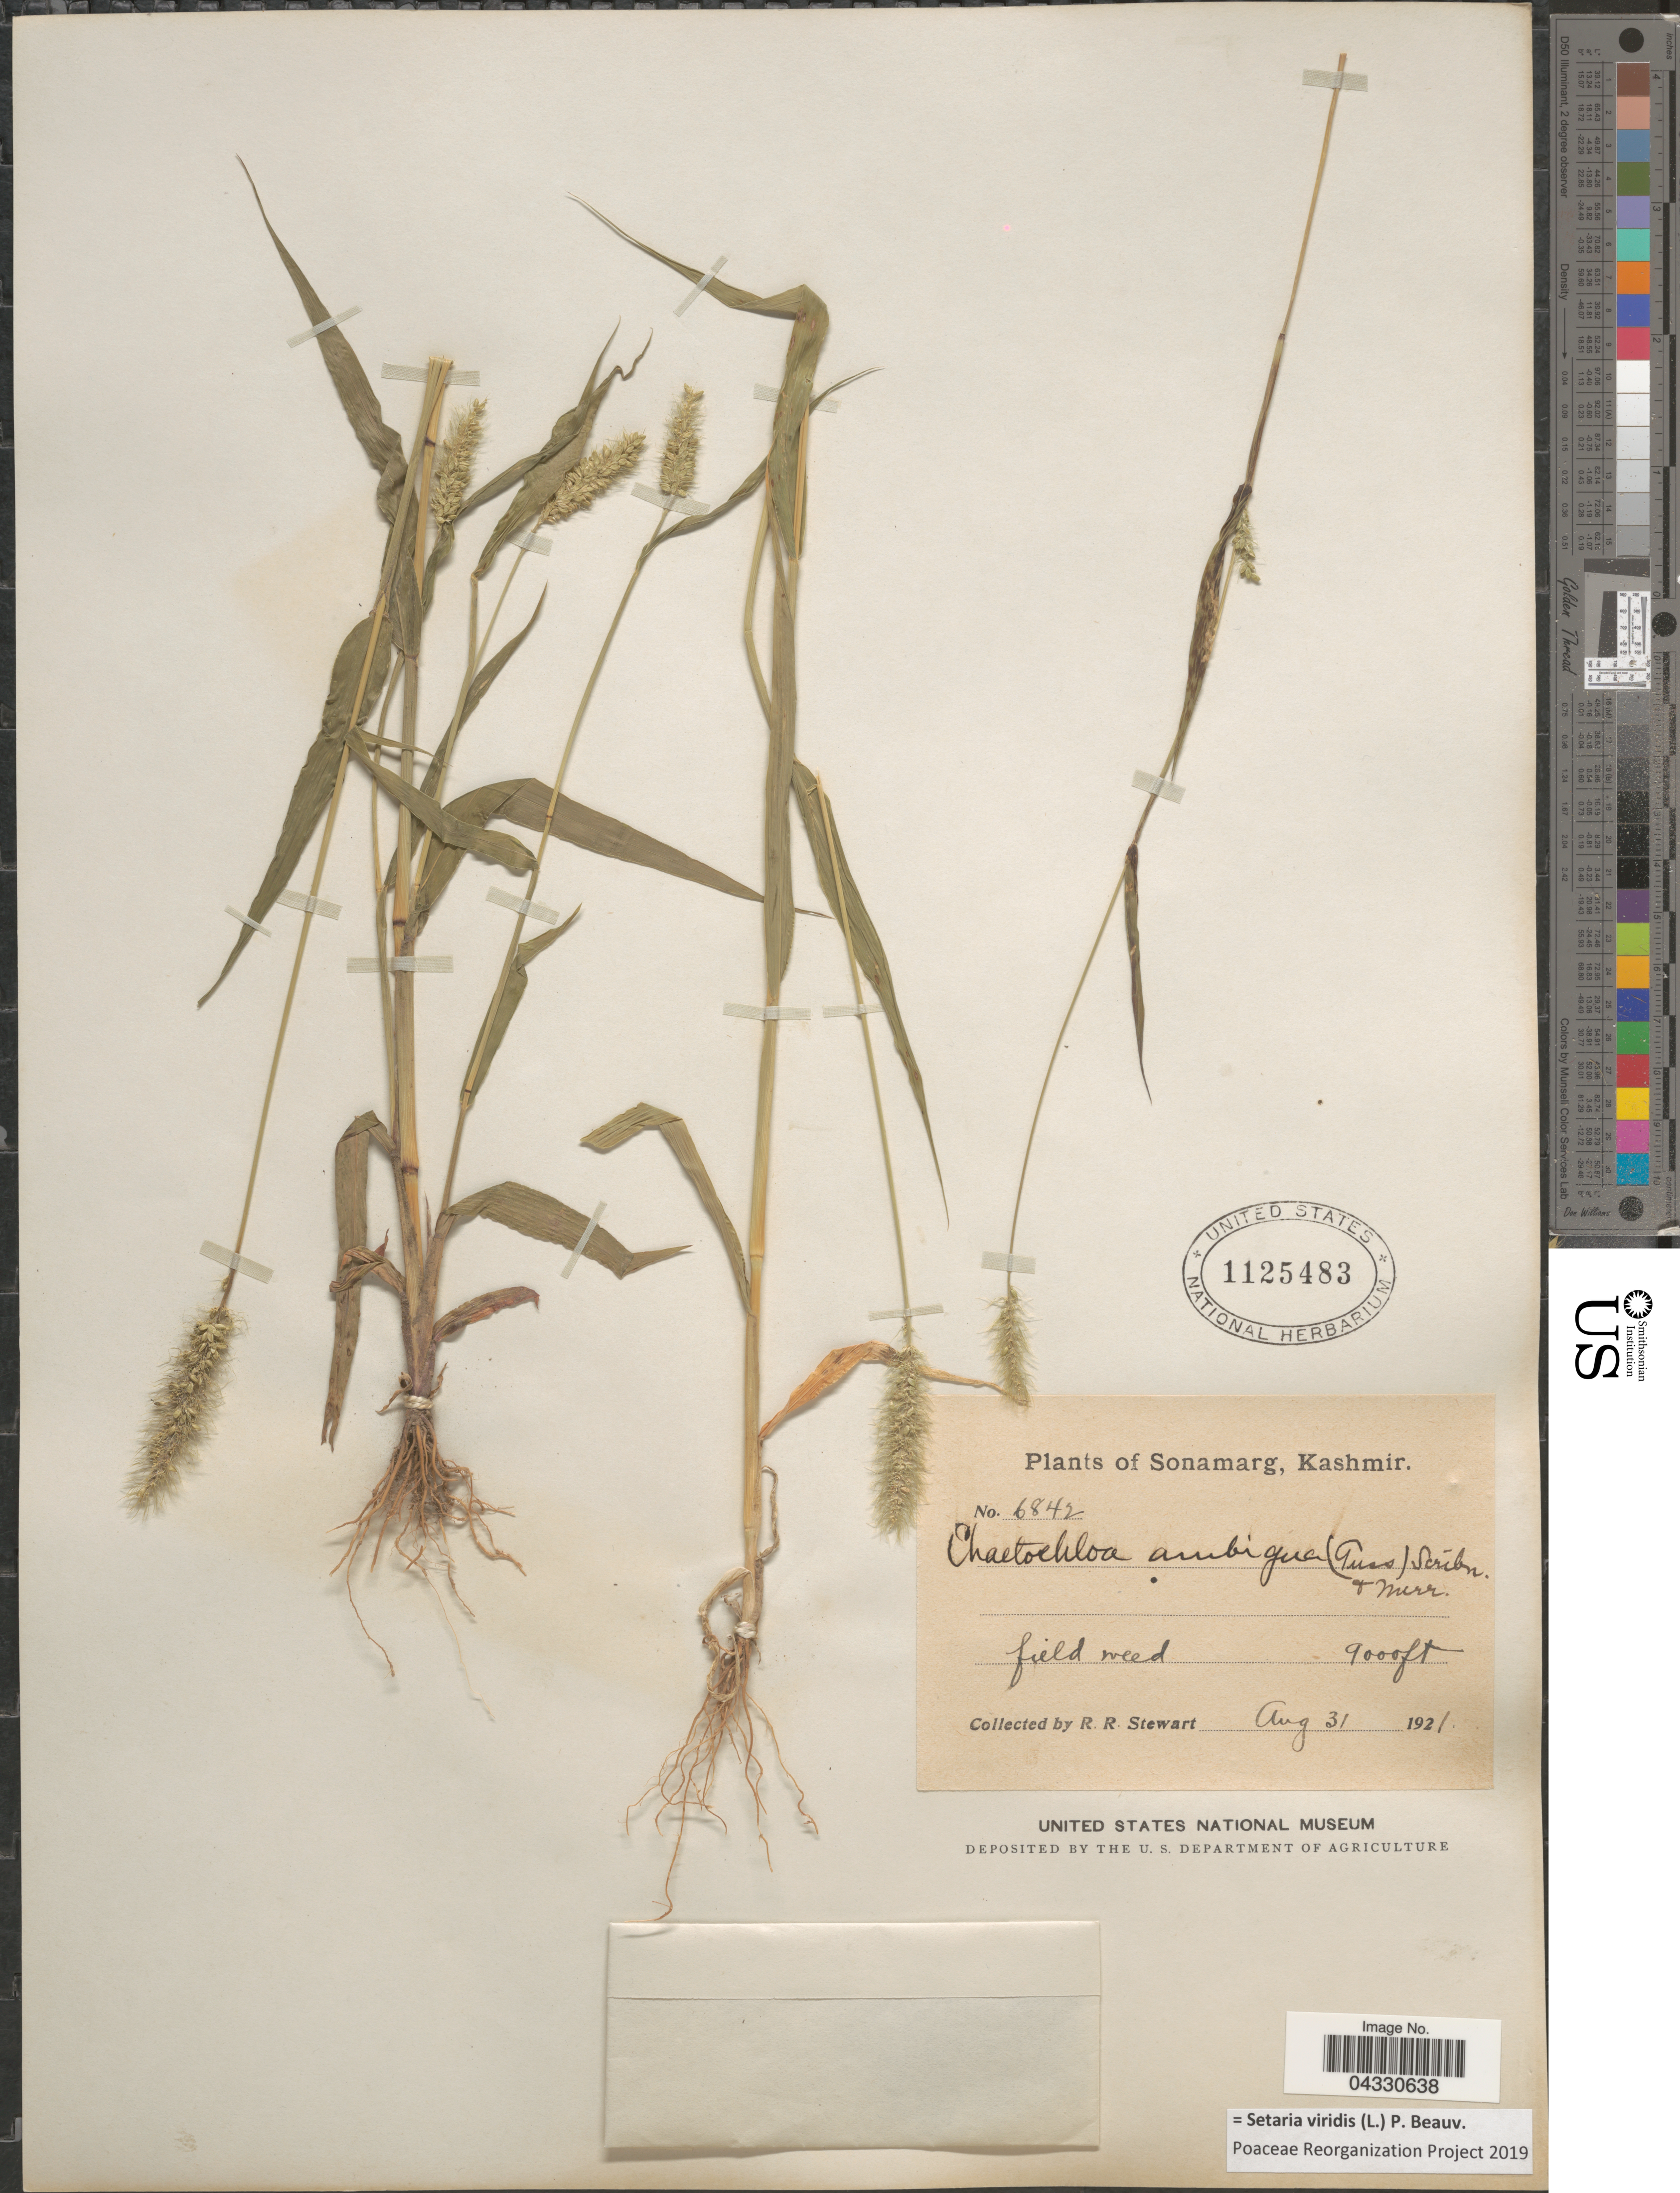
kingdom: Plantae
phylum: Tracheophyta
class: Liliopsida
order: Poales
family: Poaceae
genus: Setaria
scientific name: Setaria viridis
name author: (L.) P. Beauv.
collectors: R. Stewart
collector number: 6842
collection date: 1921-08-31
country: India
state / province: Jammu and Kashmir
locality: Sonamarg, Kashmir. Field weed.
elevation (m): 2743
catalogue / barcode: US 1125483